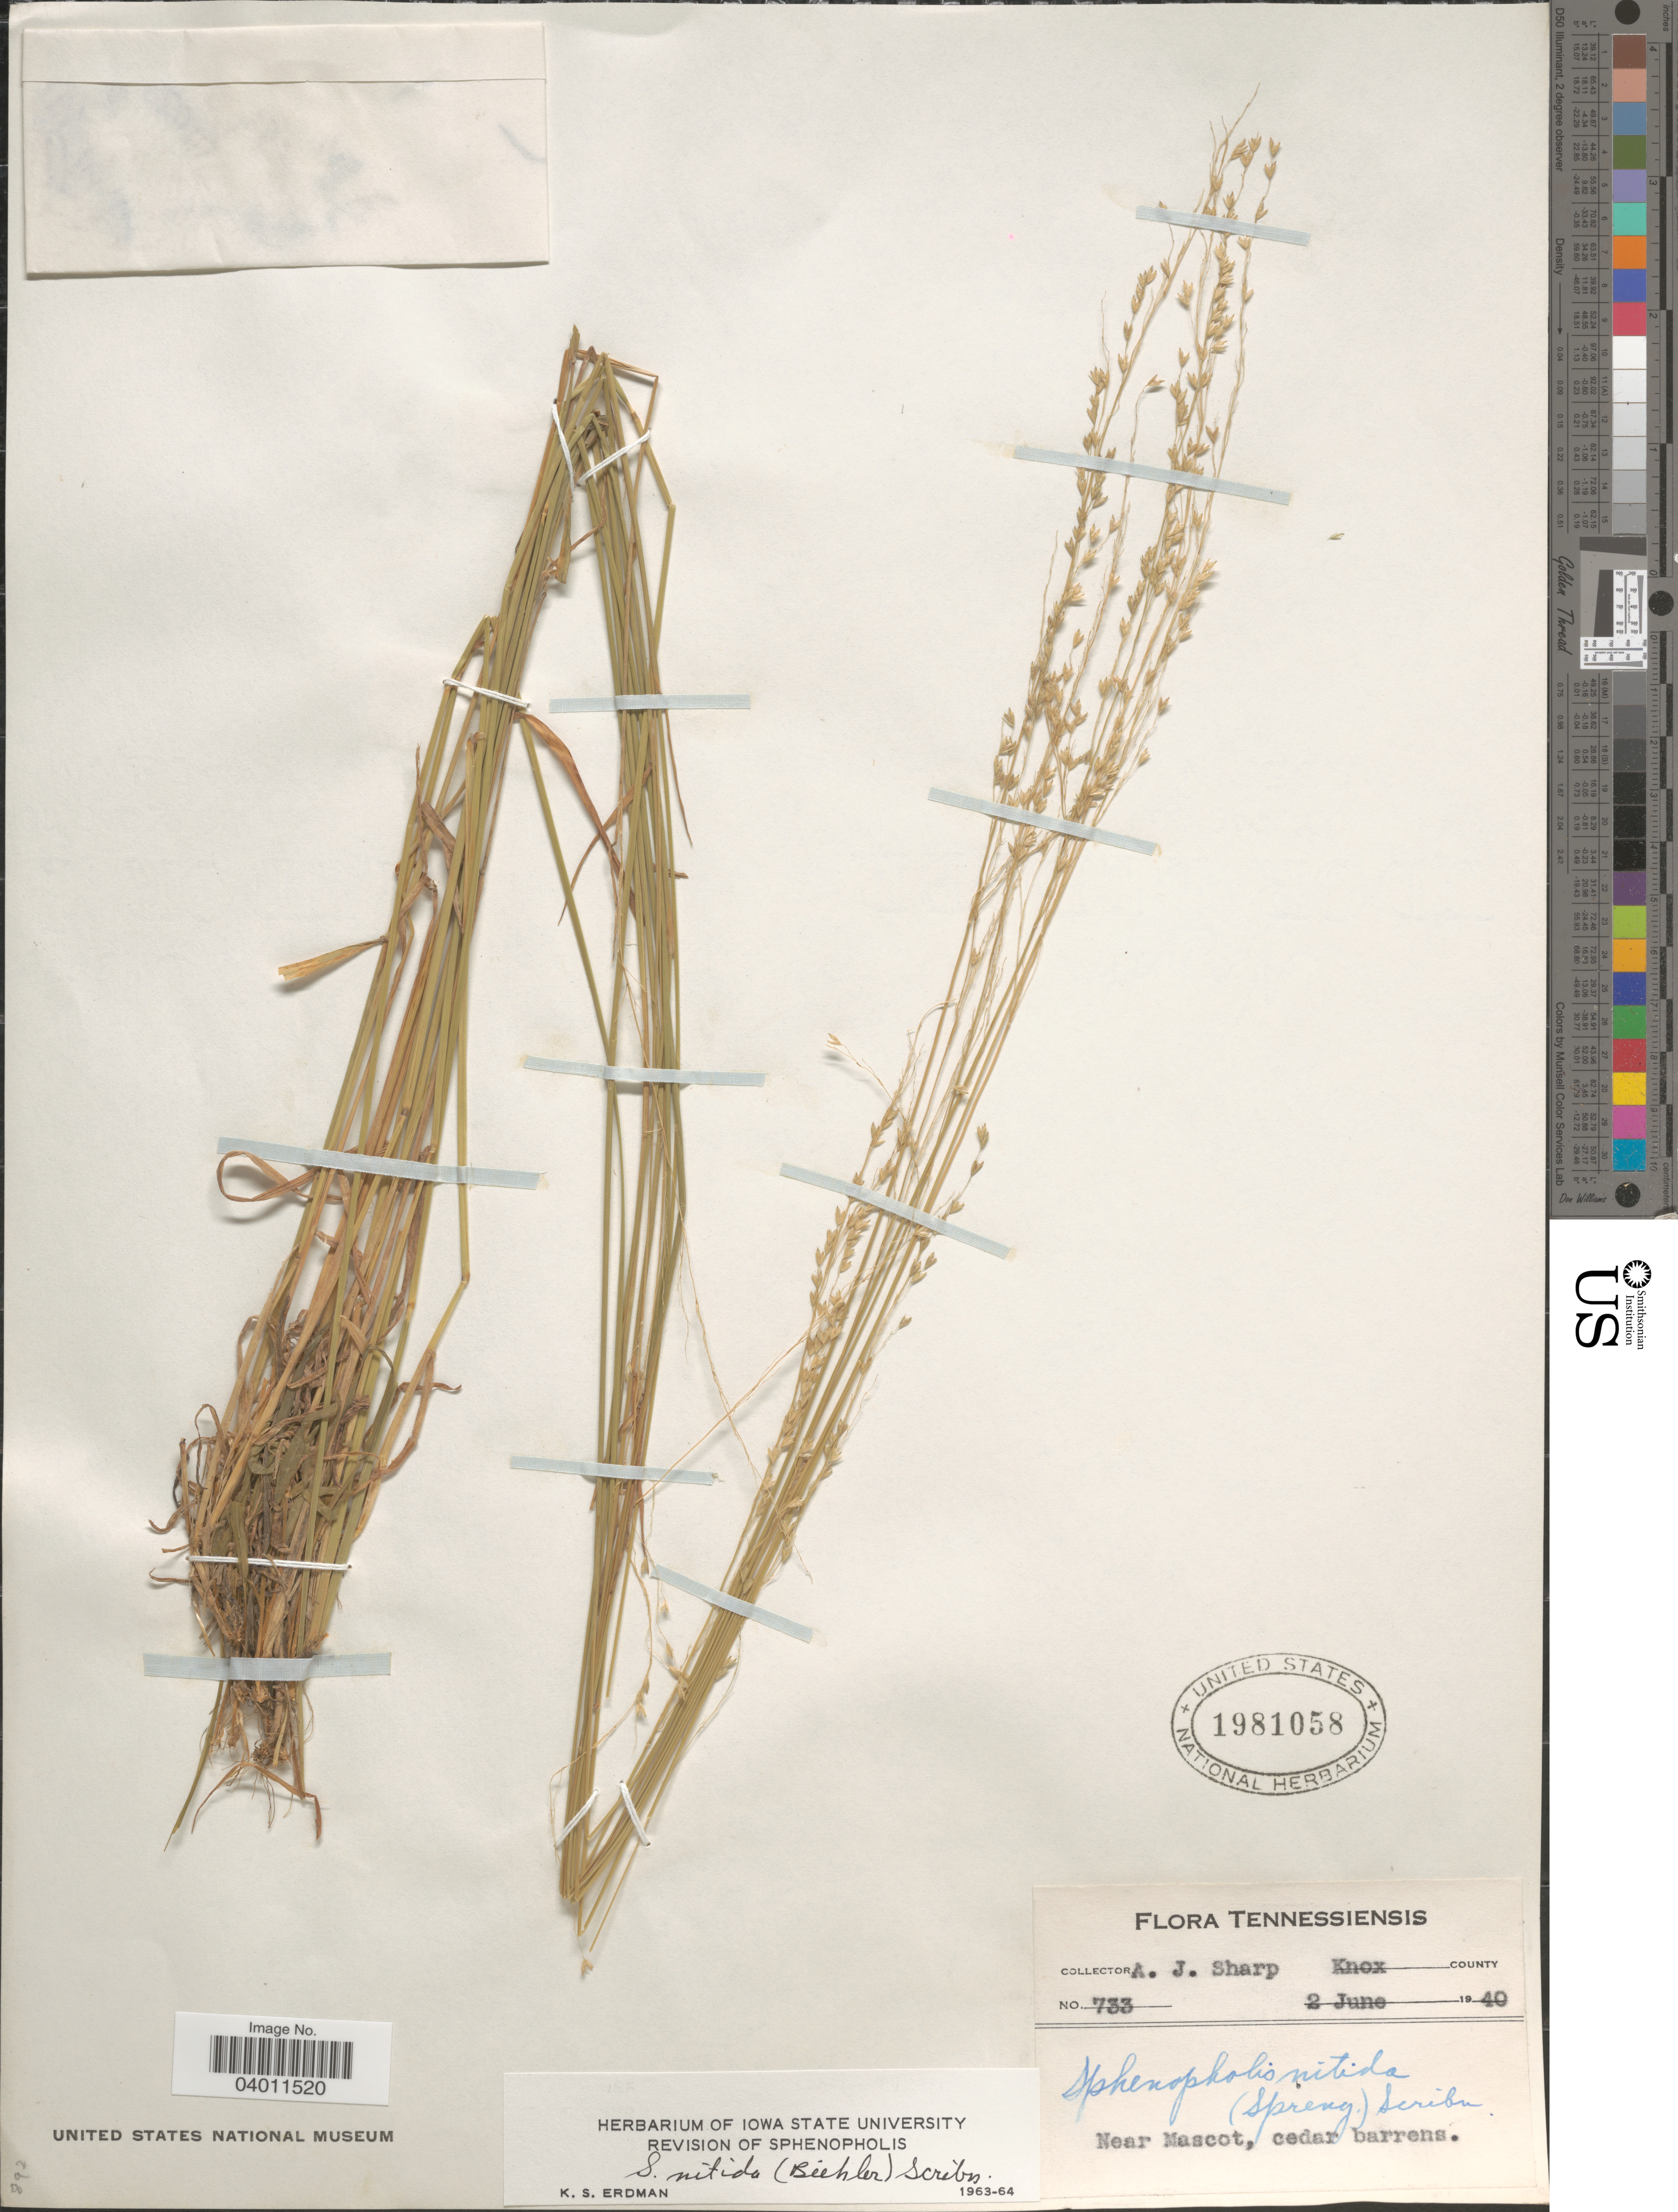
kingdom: Plantae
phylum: Tracheophyta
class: Liliopsida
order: Poales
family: Poaceae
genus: Sphenopholis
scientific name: Sphenopholis nitida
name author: (Biehler) Scribn.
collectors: A. J. Sharp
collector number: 733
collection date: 1940-06-02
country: United States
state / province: Tennessee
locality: Knox County. Near Mascot, cedar barrens.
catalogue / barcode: US 1981058